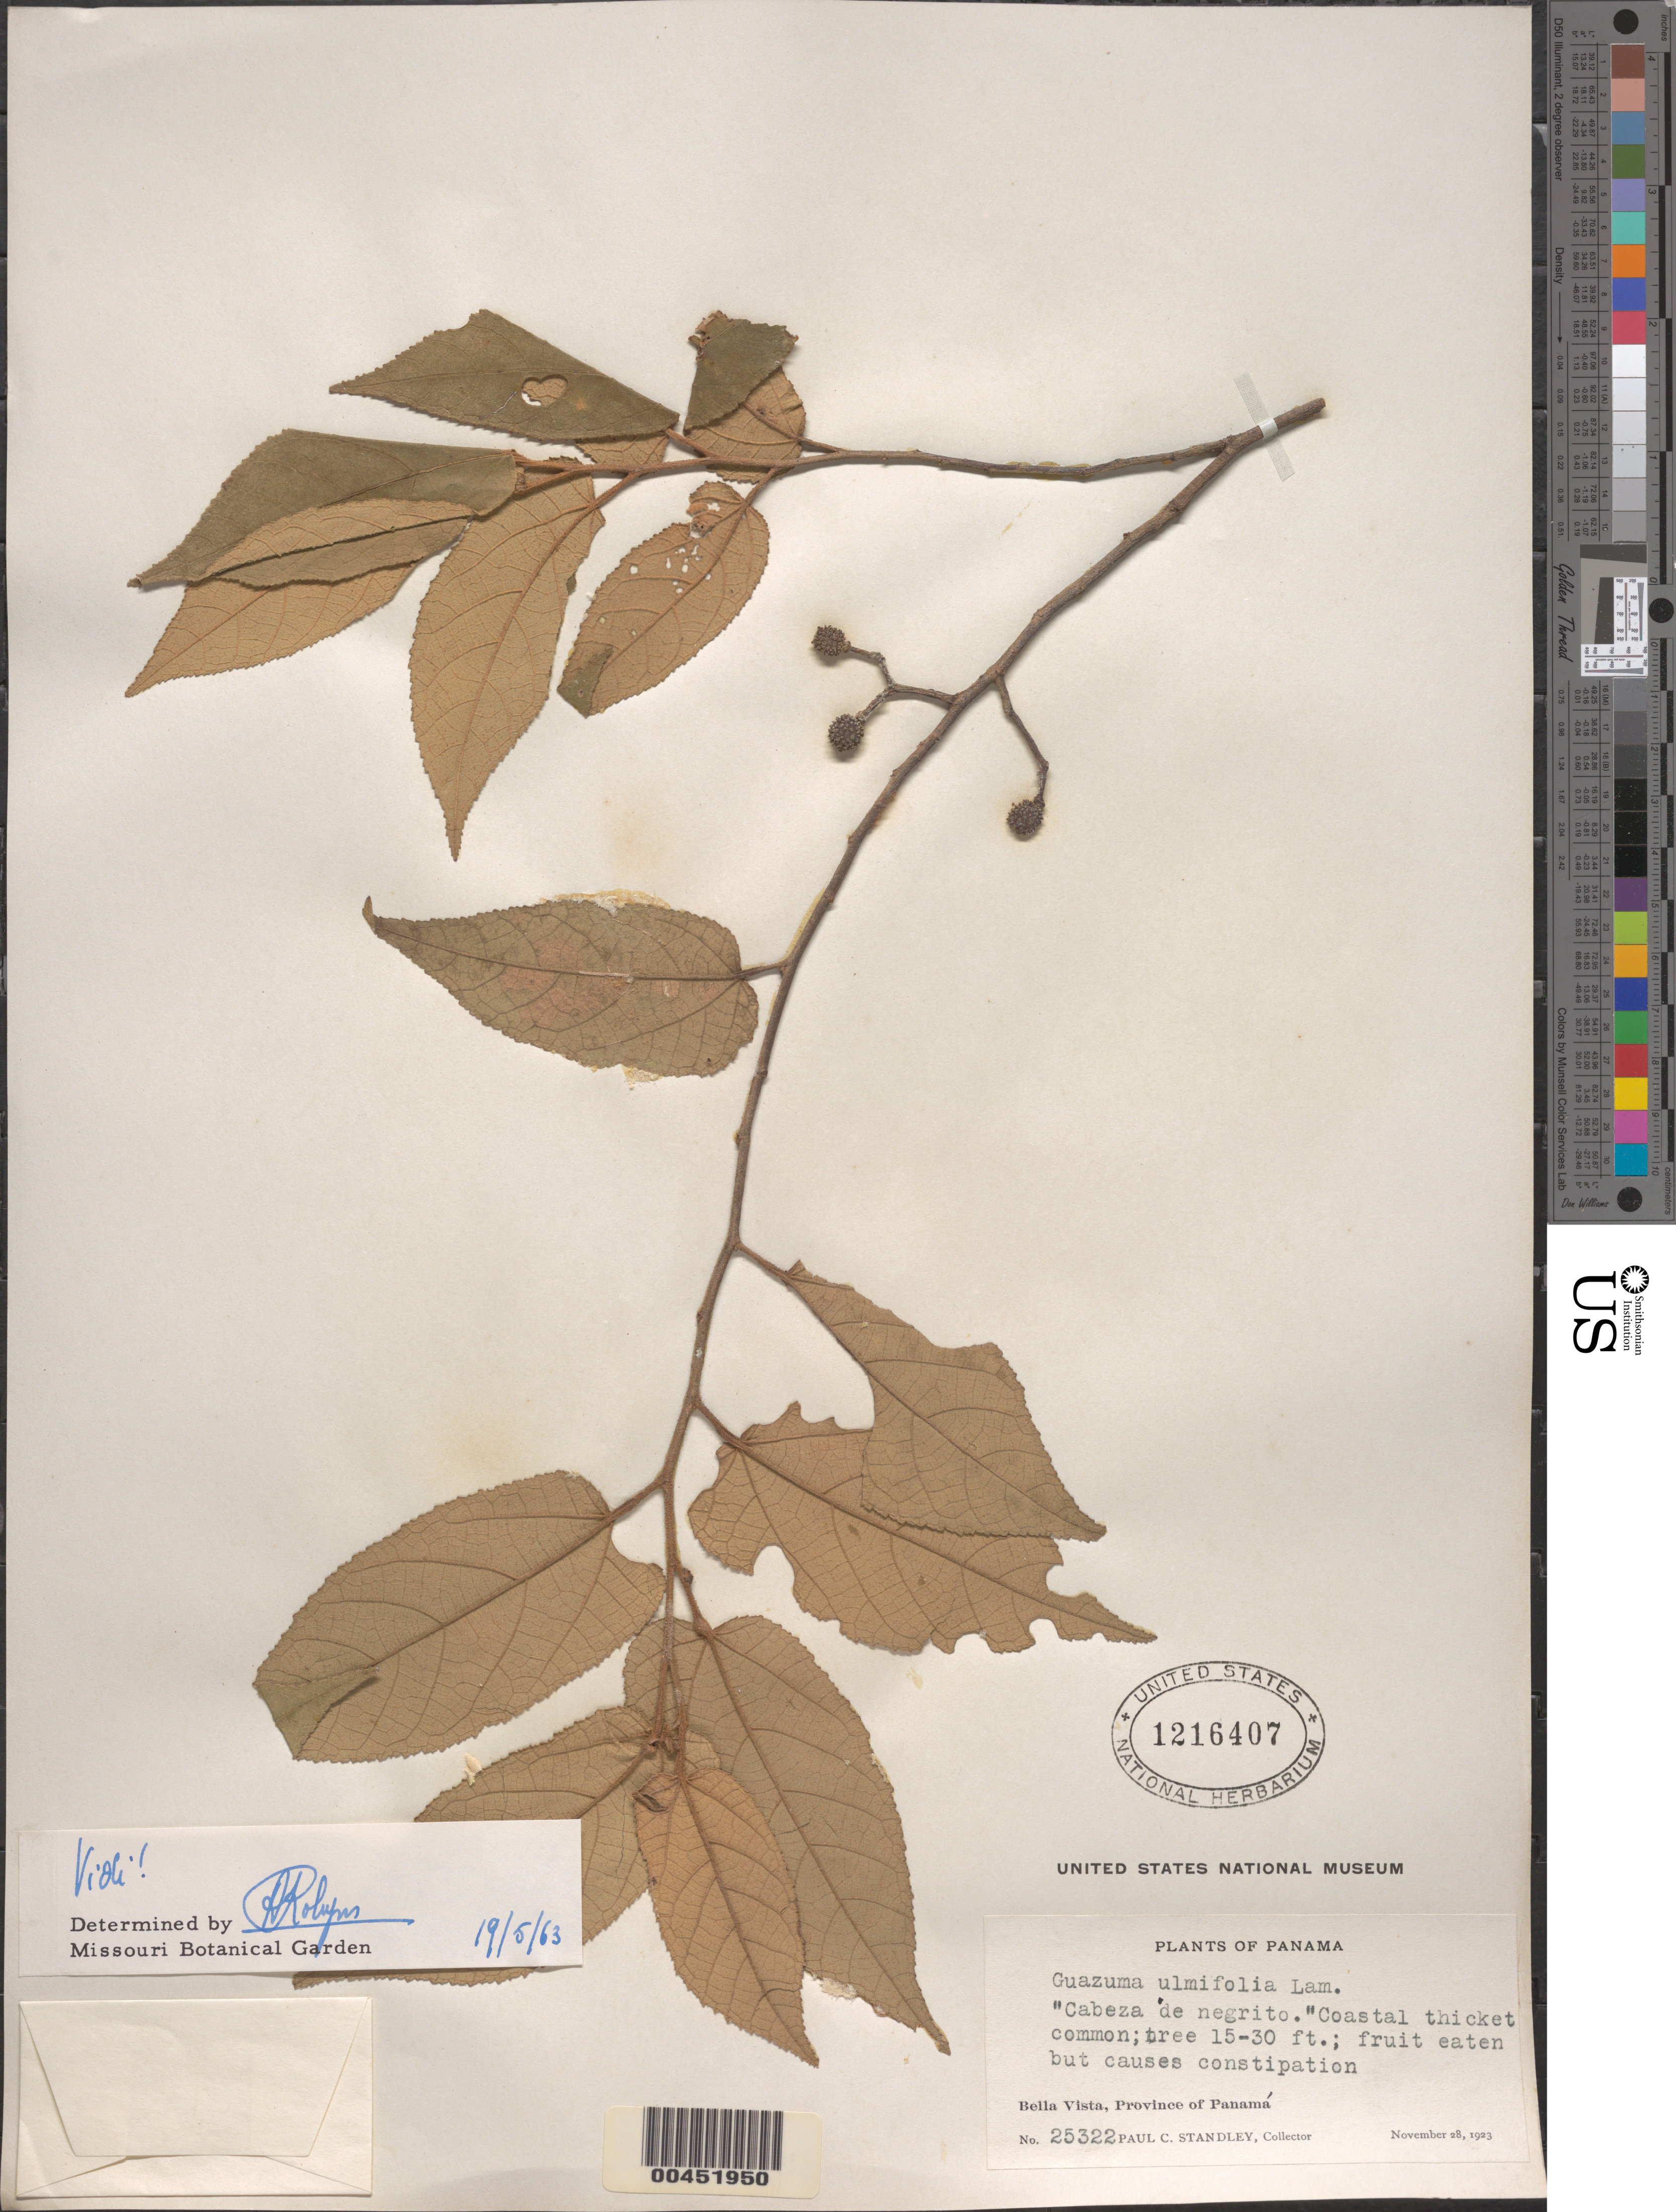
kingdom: Plantae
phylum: Tracheophyta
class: Magnoliopsida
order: Malvales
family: Malvaceae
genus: Guazuma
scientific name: Guazuma ulmifolia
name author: Lam.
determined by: Robyns, A. G. M.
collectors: P. C. Standley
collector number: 25322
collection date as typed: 28 Nov 1923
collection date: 1923-11-28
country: Panama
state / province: Panamá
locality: Bella Vista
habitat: Coastal thicket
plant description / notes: Common name: Cabeza de negrito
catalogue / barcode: US 1216407